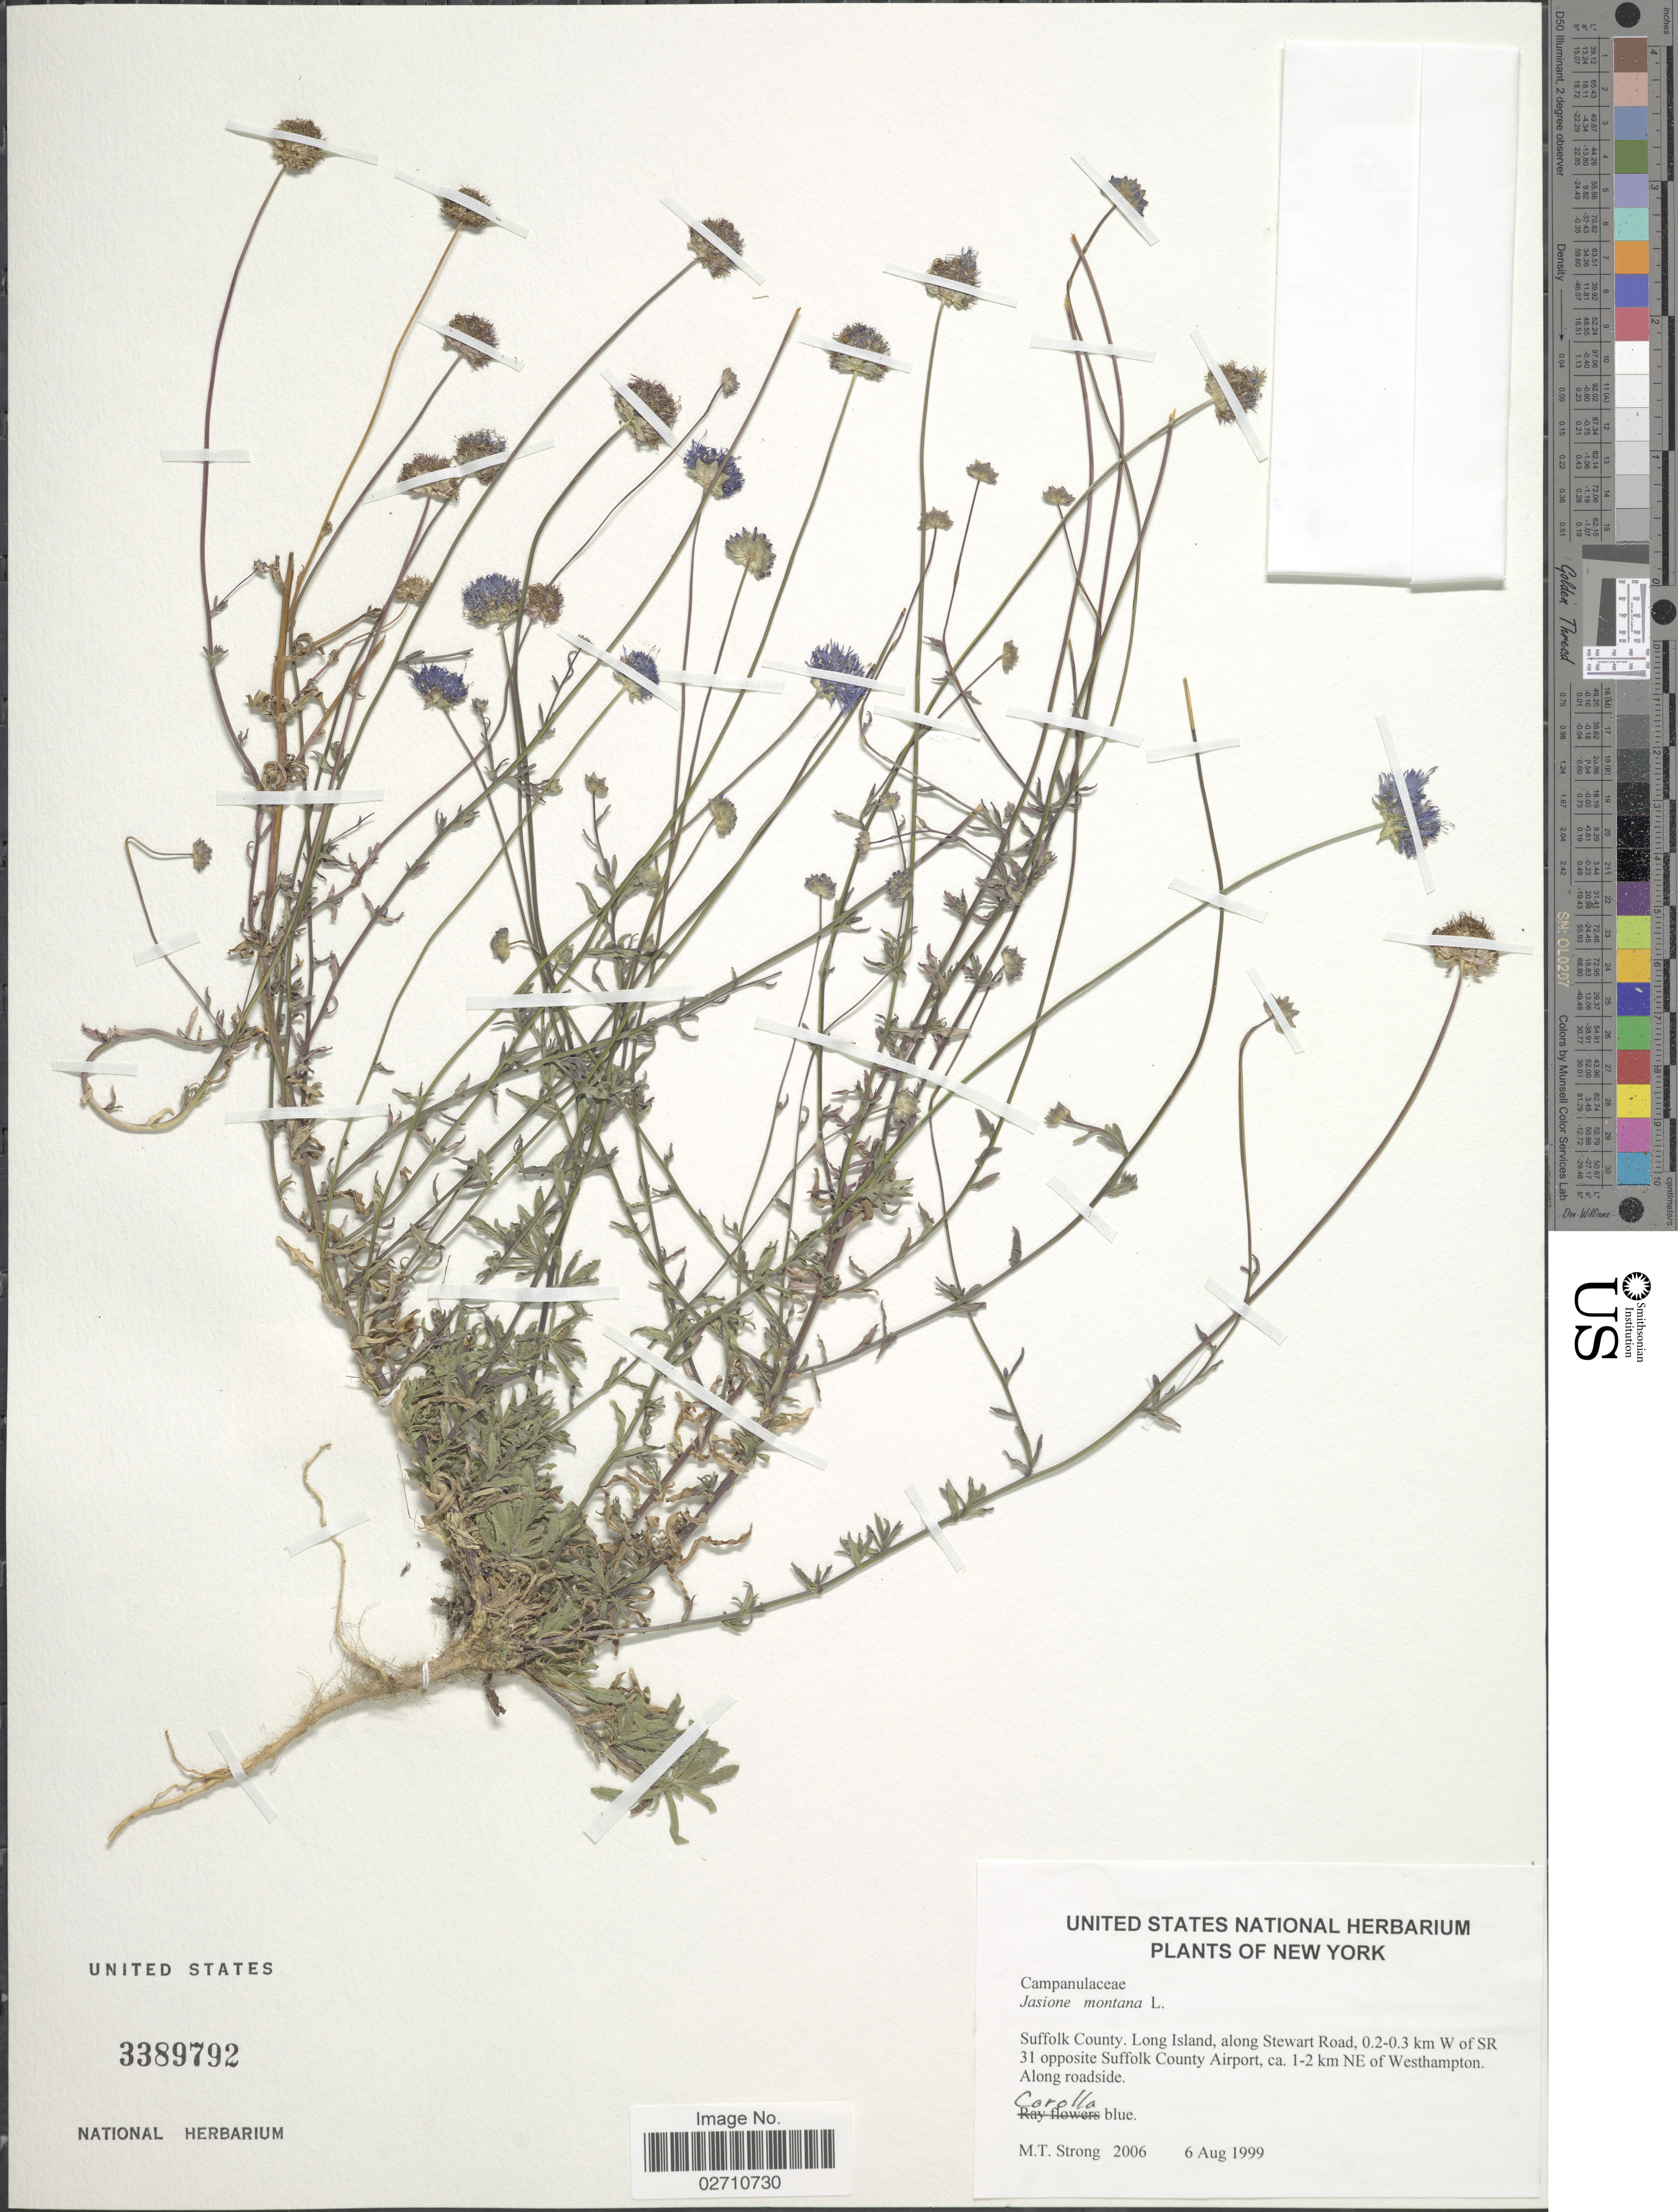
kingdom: Plantae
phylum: Tracheophyta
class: Magnoliopsida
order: Asterales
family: Campanulaceae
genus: Jasione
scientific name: Jasione montana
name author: L.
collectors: M. T. Strong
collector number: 2006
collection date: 1999-08-06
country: United States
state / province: New York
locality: Suffolk County. Long Island, along Stewart Road, 0.2-0.3 km W of SR 31 opposite Suffolk County Airport, ca 1-2 km NE of Westhampton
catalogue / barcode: US 3389792